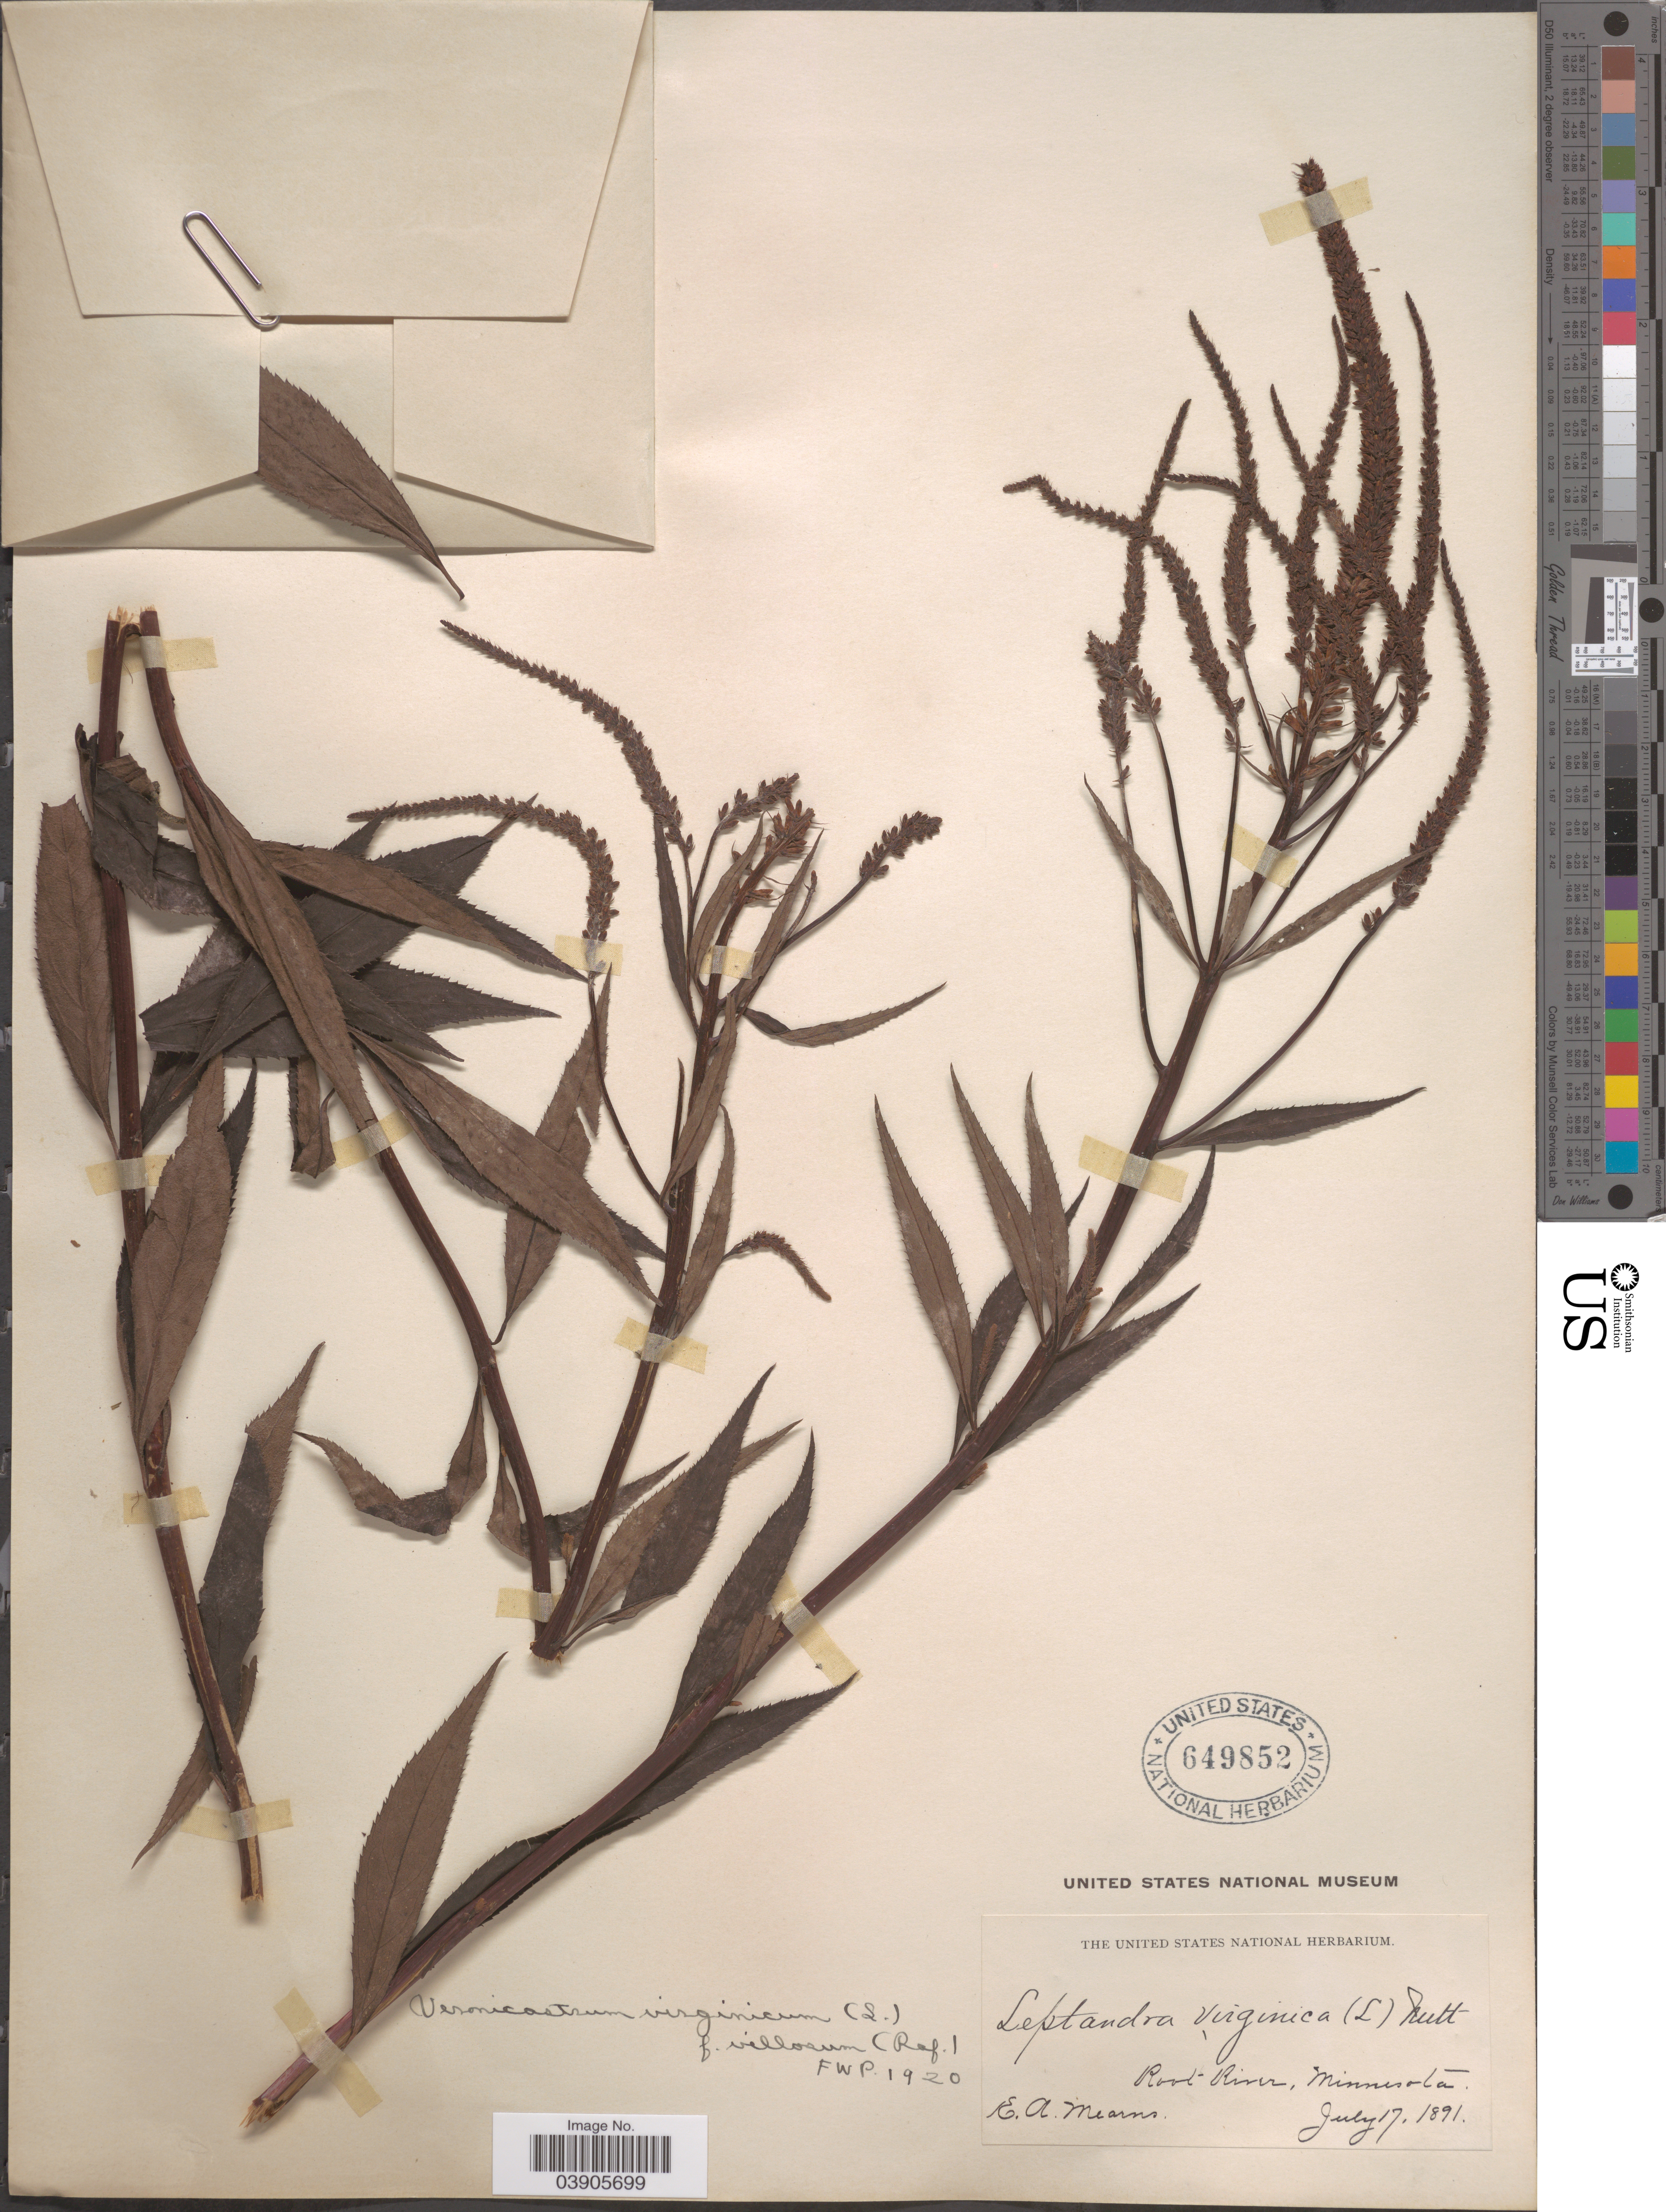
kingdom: Plantae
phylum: Tracheophyta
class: Magnoliopsida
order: Lamiales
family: Plantaginaceae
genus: Veronicastrum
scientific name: Veronicastrum virginicum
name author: (L.) Farw.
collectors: E. A. Mearns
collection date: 1891-07-17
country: United States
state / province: Minnesota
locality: Root River.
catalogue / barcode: US 649852